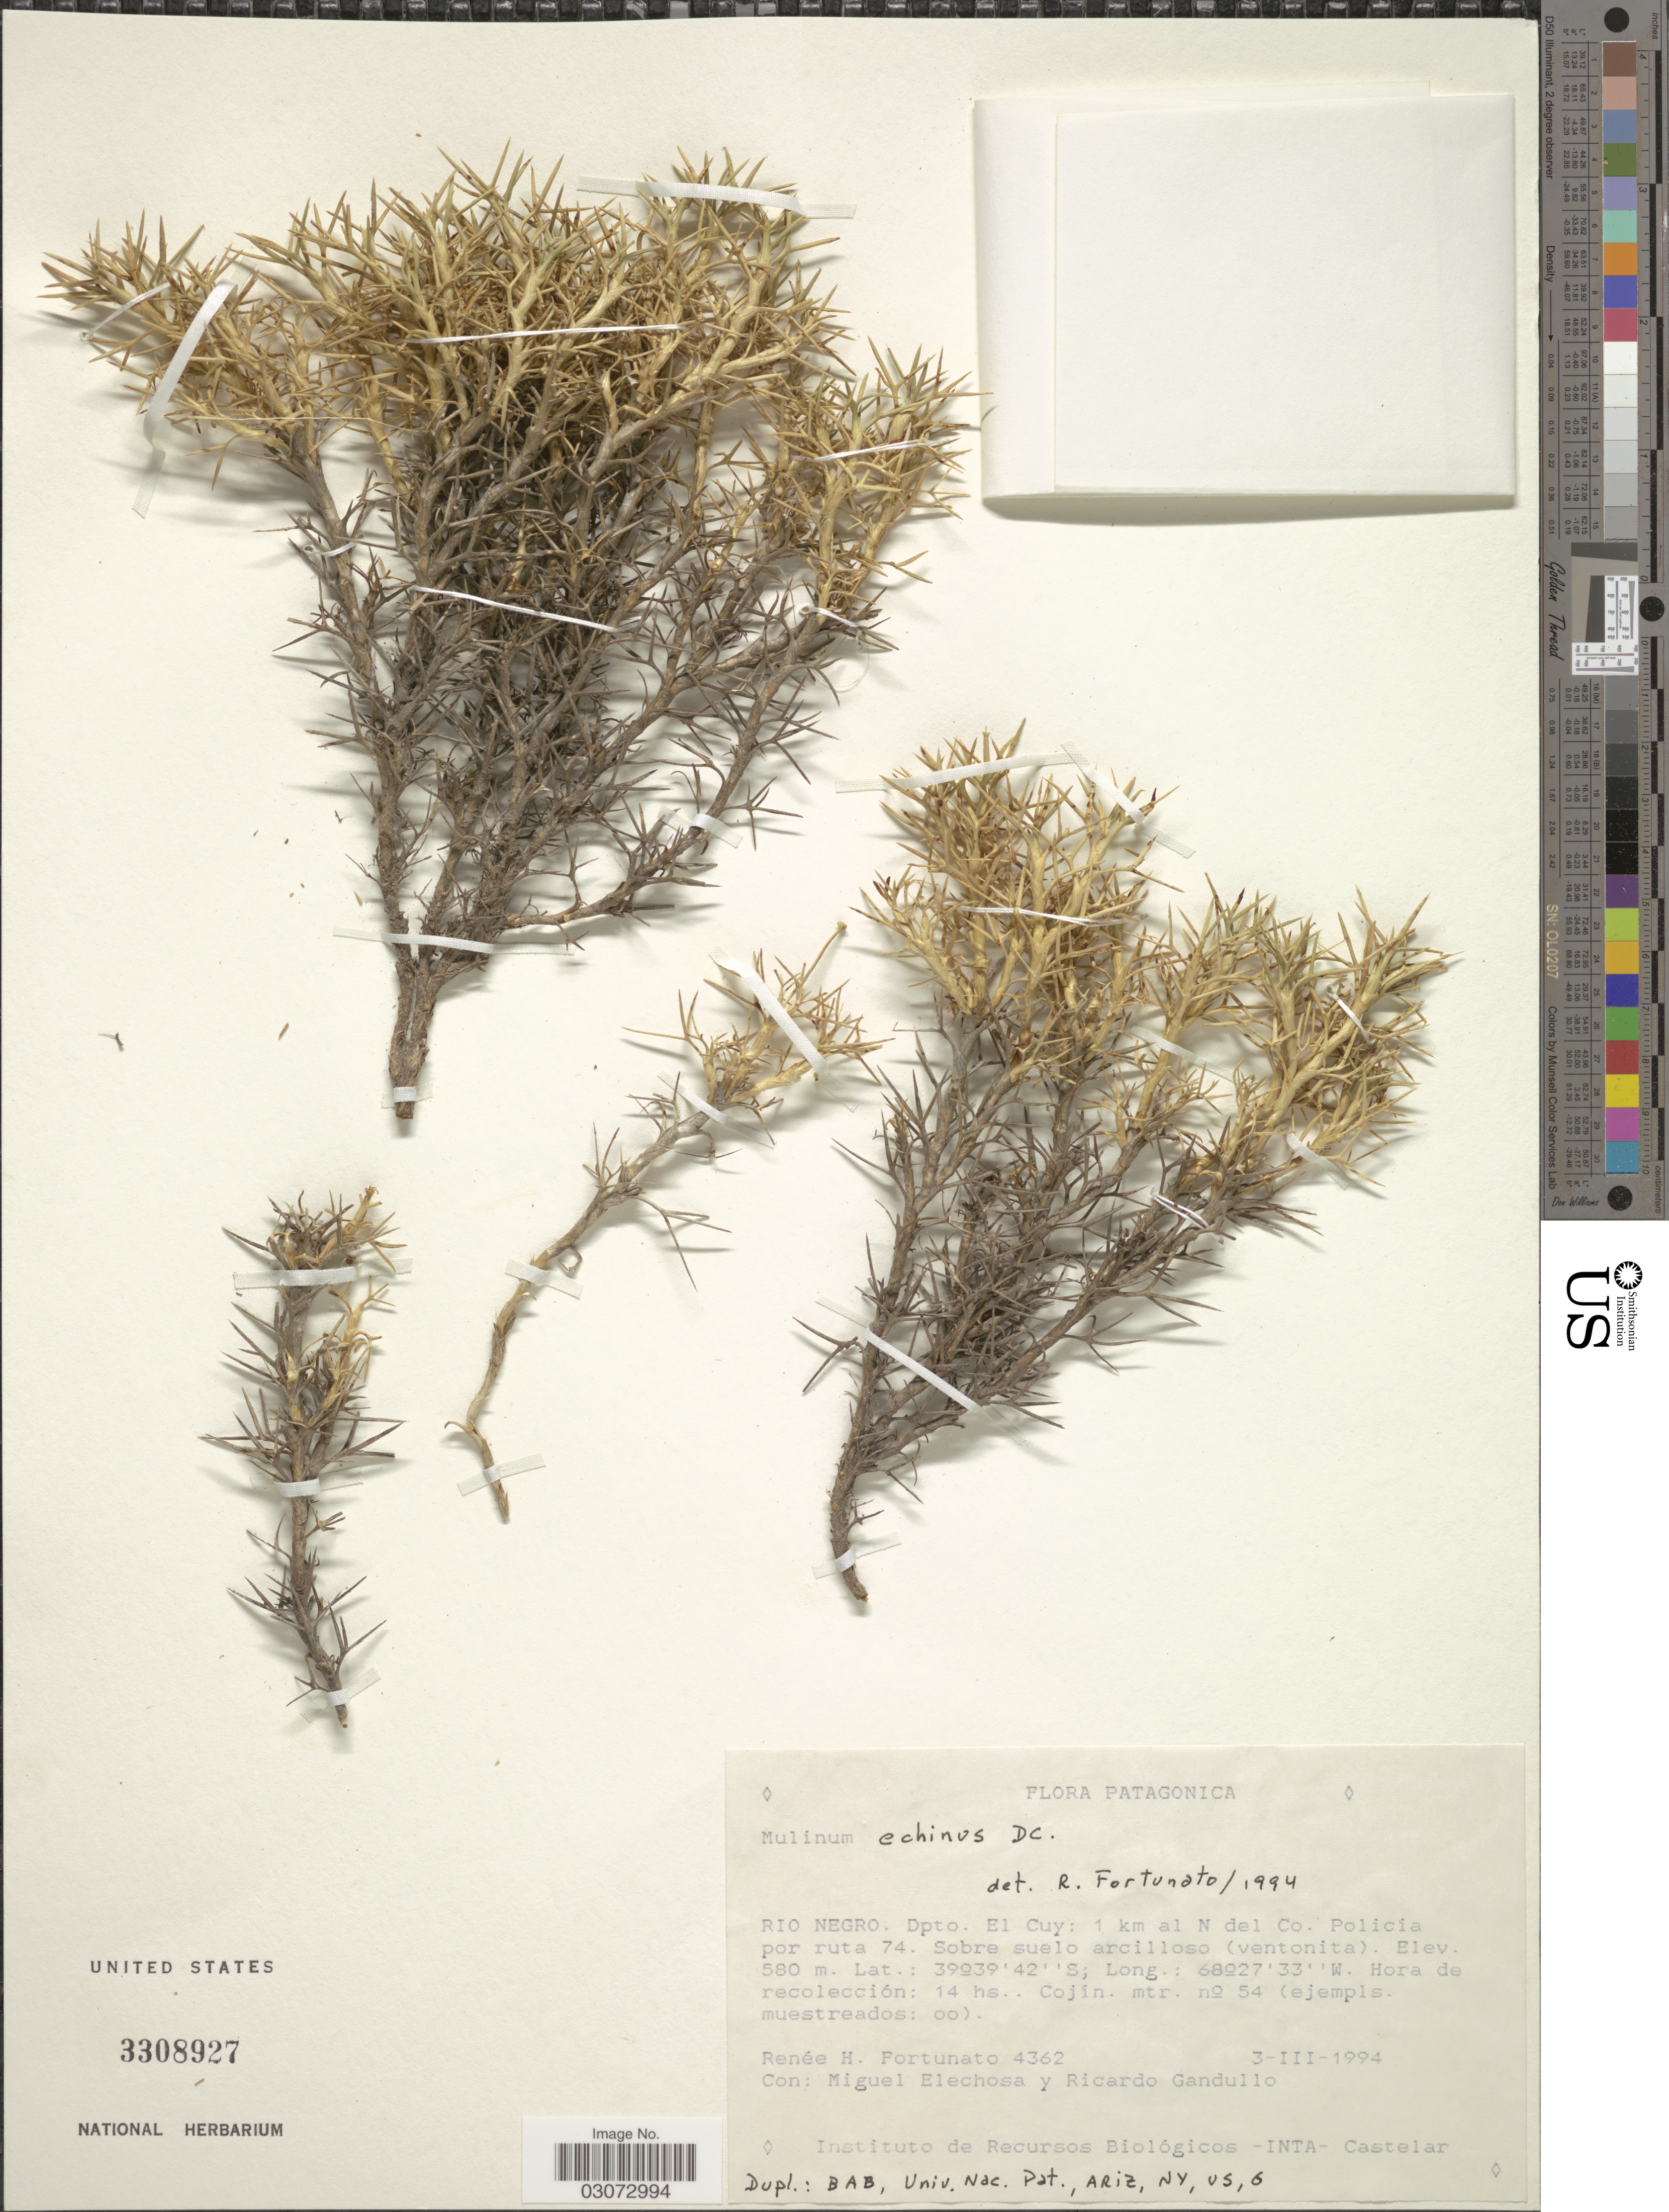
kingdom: Plantae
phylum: Tracheophyta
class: Magnoliopsida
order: Apiales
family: Apiaceae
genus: Mulinum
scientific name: Mulinum echinus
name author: DC.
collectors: R. H. Fortunato, M. Elechosa & R. Gandullo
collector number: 4362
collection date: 1994-03-03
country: Argentina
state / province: Rio Negro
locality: Patagonica. Rio Negro. Dpto. El Cuy: 1 km al N del Co. Policia por ruta 74.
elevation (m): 580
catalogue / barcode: US 3308927